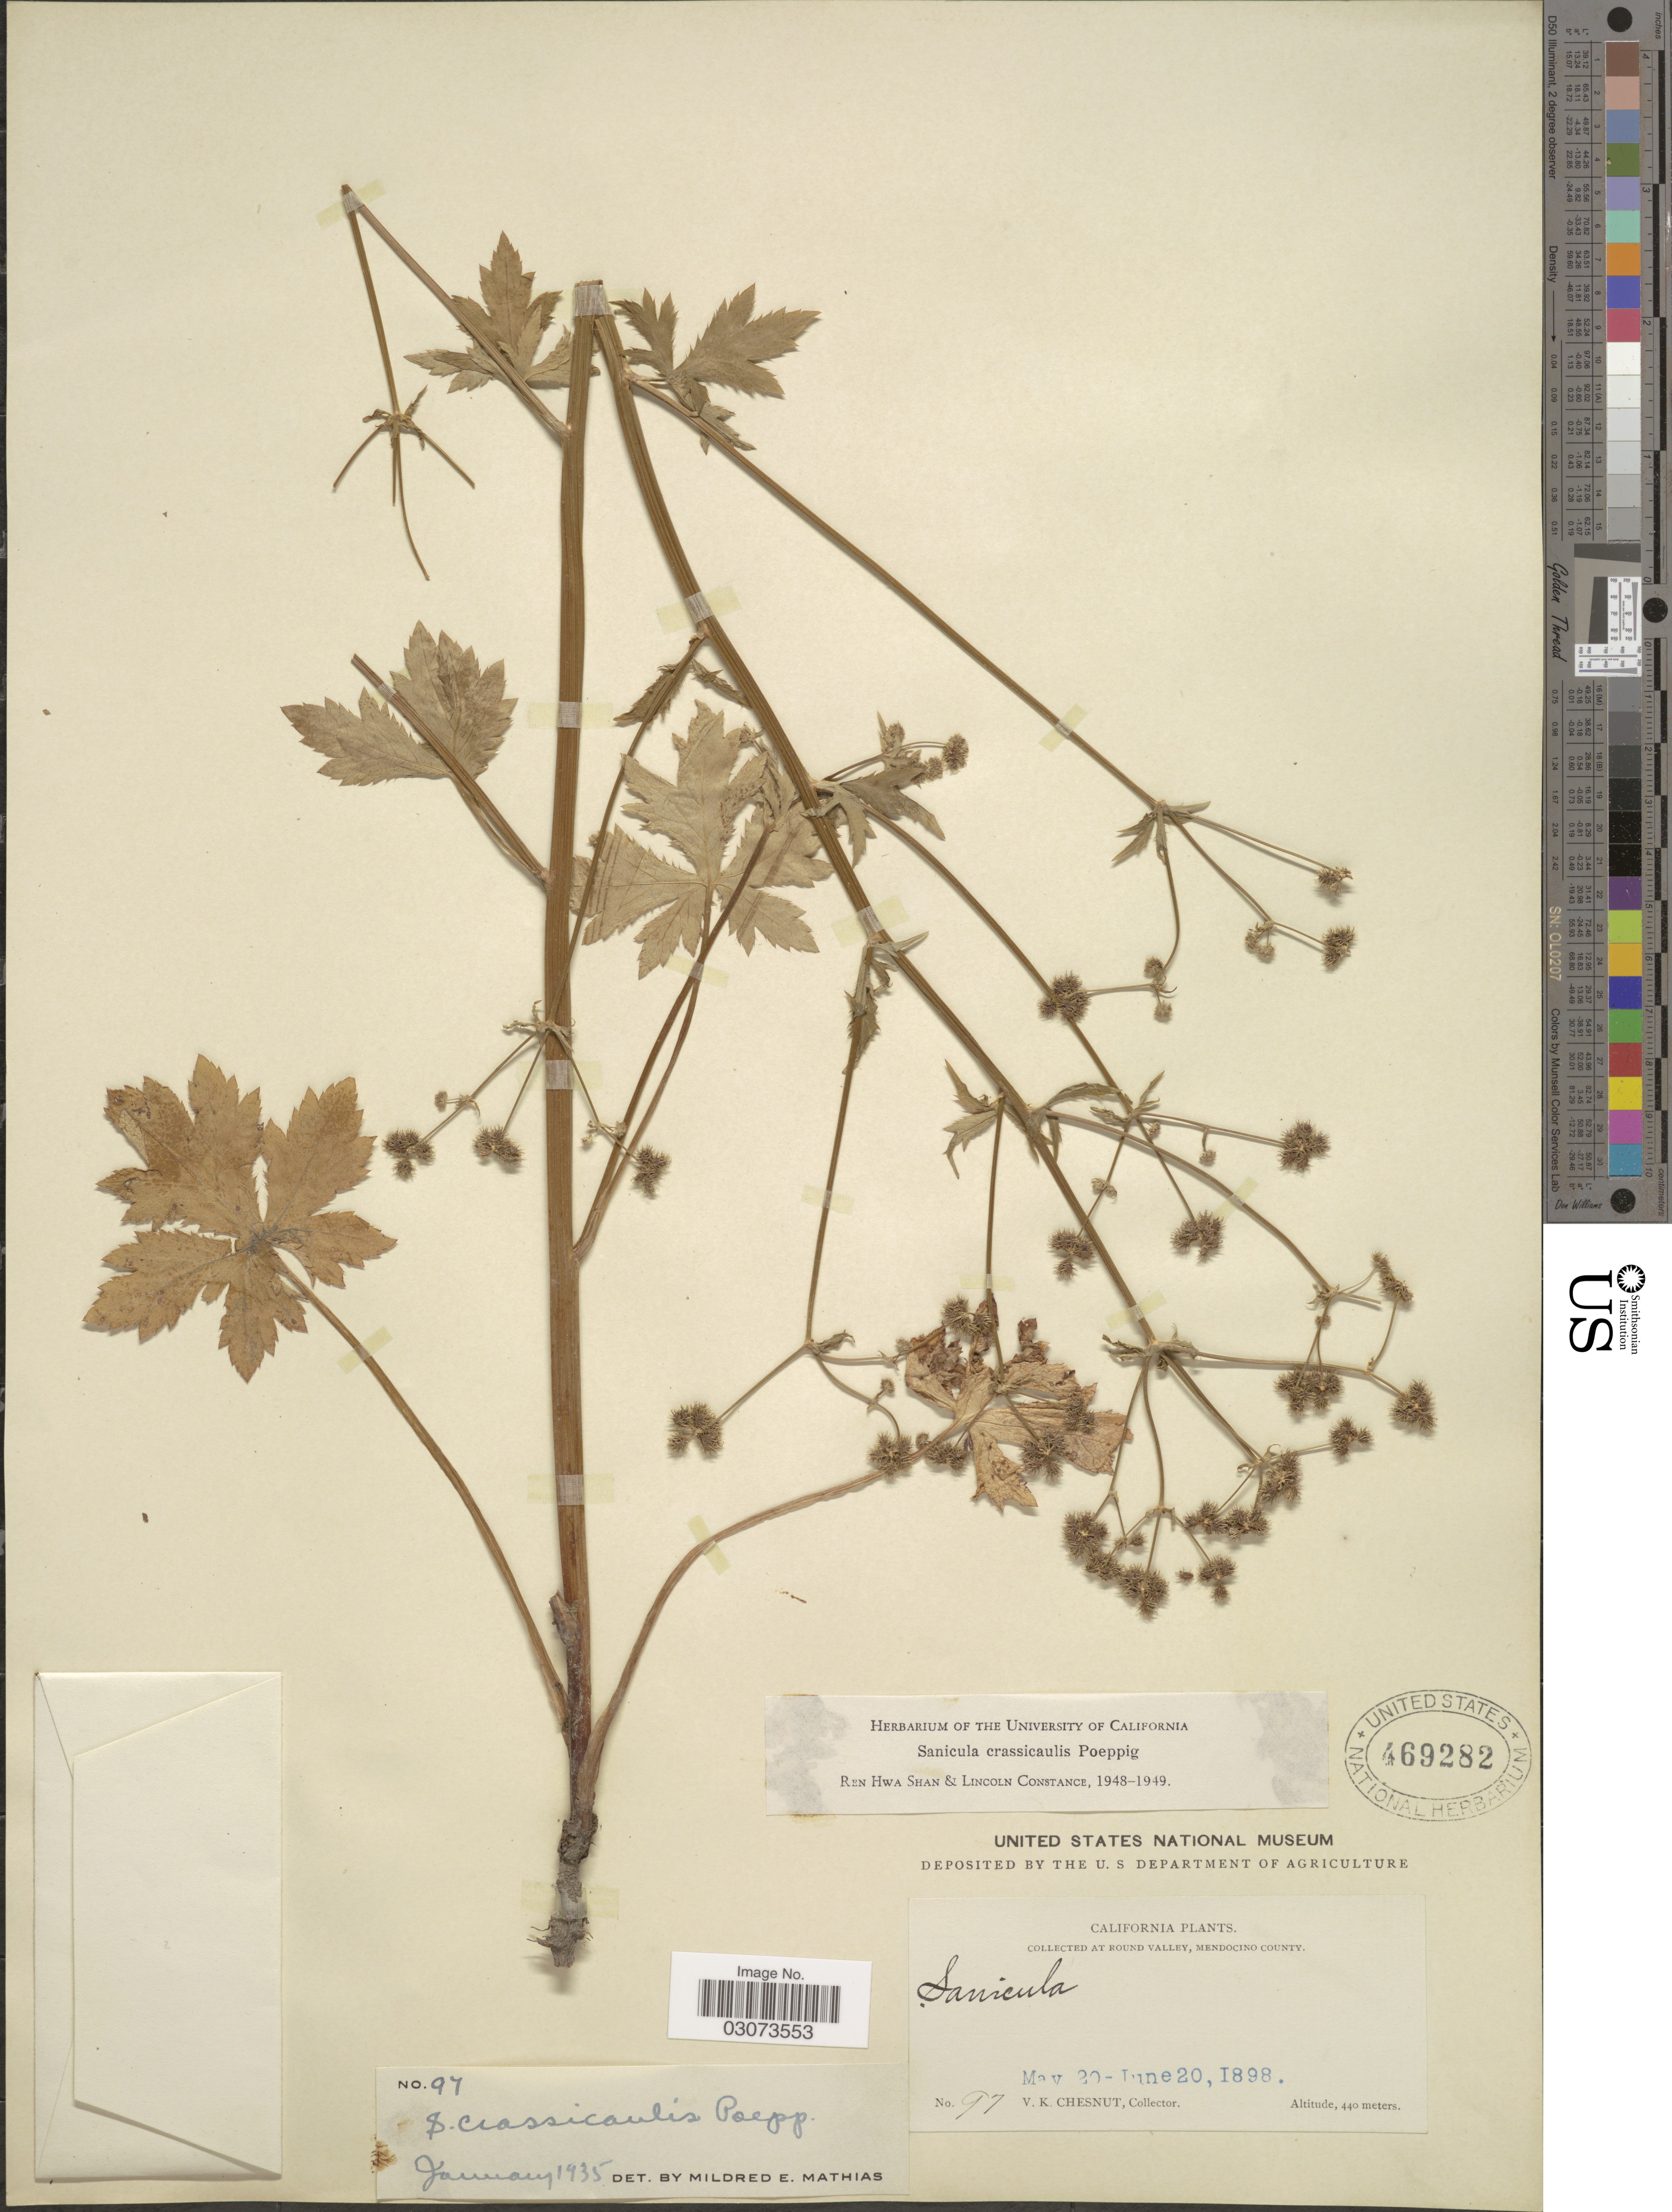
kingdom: Plantae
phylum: Tracheophyta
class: Magnoliopsida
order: Apiales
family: Apiaceae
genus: Sanicula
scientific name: Sanicula crassicaulis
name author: Poepp. ex DC.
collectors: V. Chesnut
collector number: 97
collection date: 1898-05-20/1898-06-20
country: United States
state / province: California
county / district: Mendocino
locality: Round Valley, Mendocino County.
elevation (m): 440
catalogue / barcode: US 469282